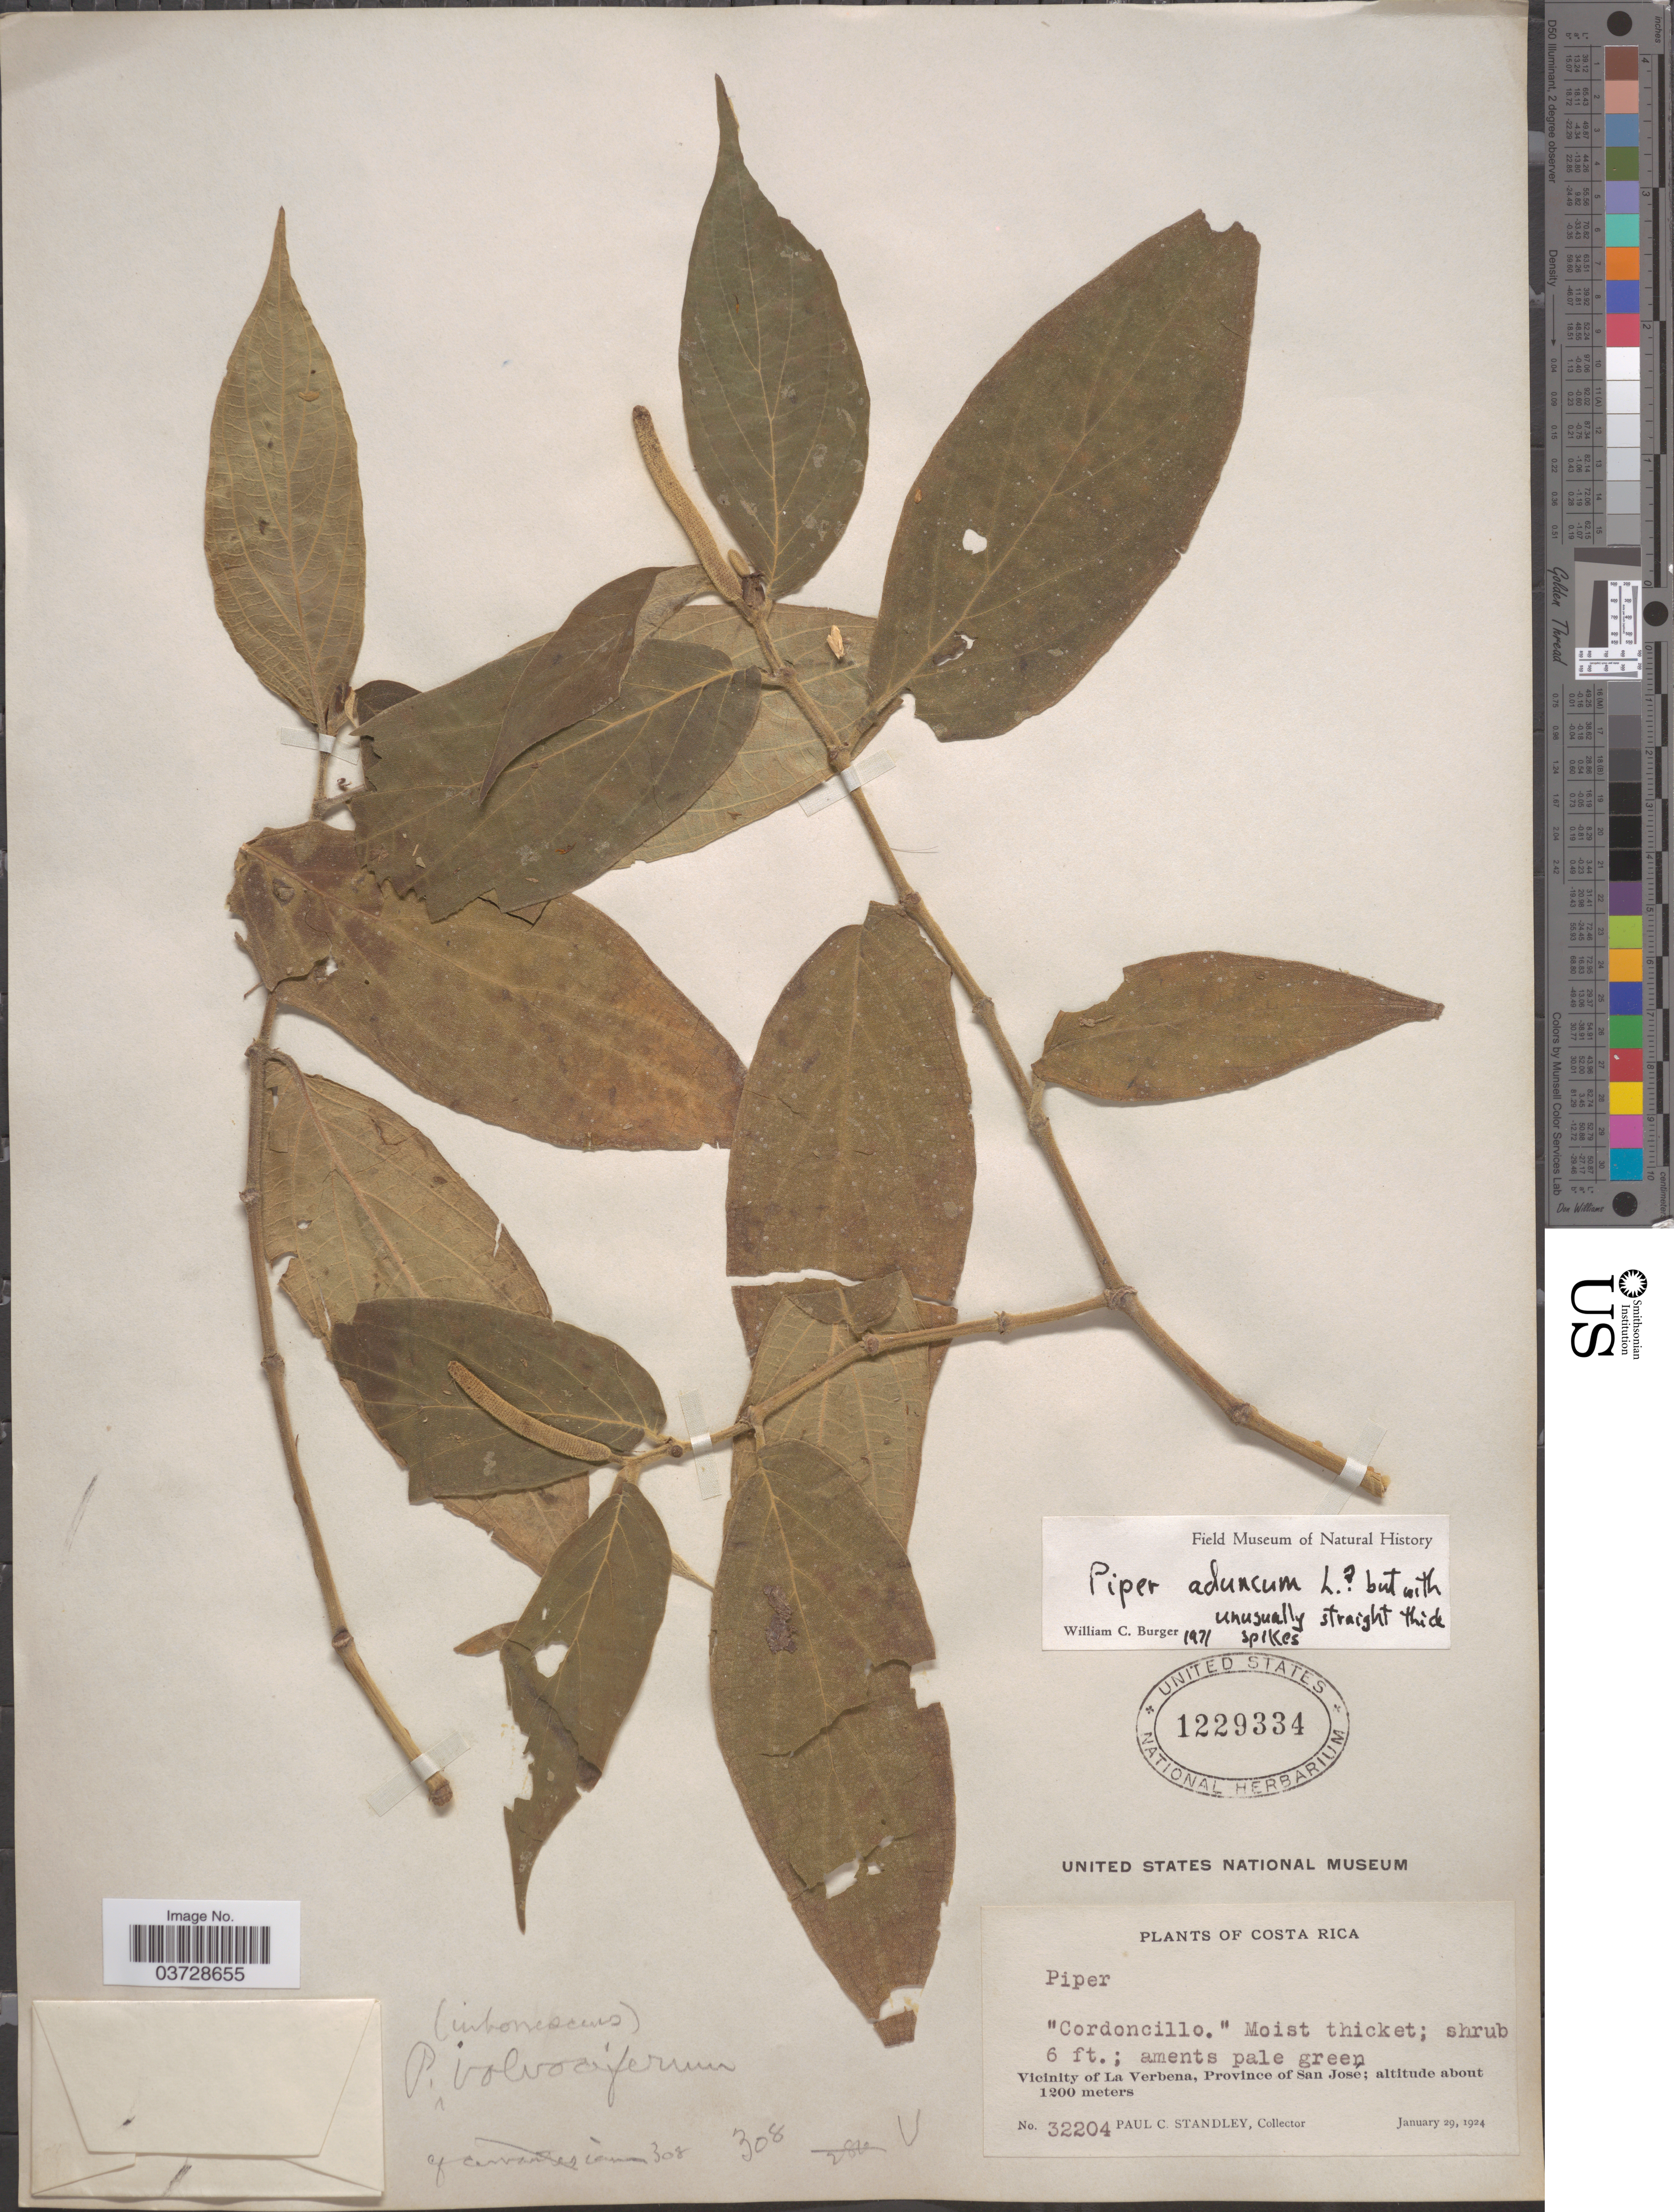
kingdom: Plantae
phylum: Tracheophyta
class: Magnoliopsida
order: Piperales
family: Piperaceae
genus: Piper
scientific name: Piper aduncum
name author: L.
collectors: P. C. Standley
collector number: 32204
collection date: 1924-01-29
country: Costa Rica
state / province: San José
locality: Vicinity of La Verbena.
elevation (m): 1200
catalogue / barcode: US 1229334